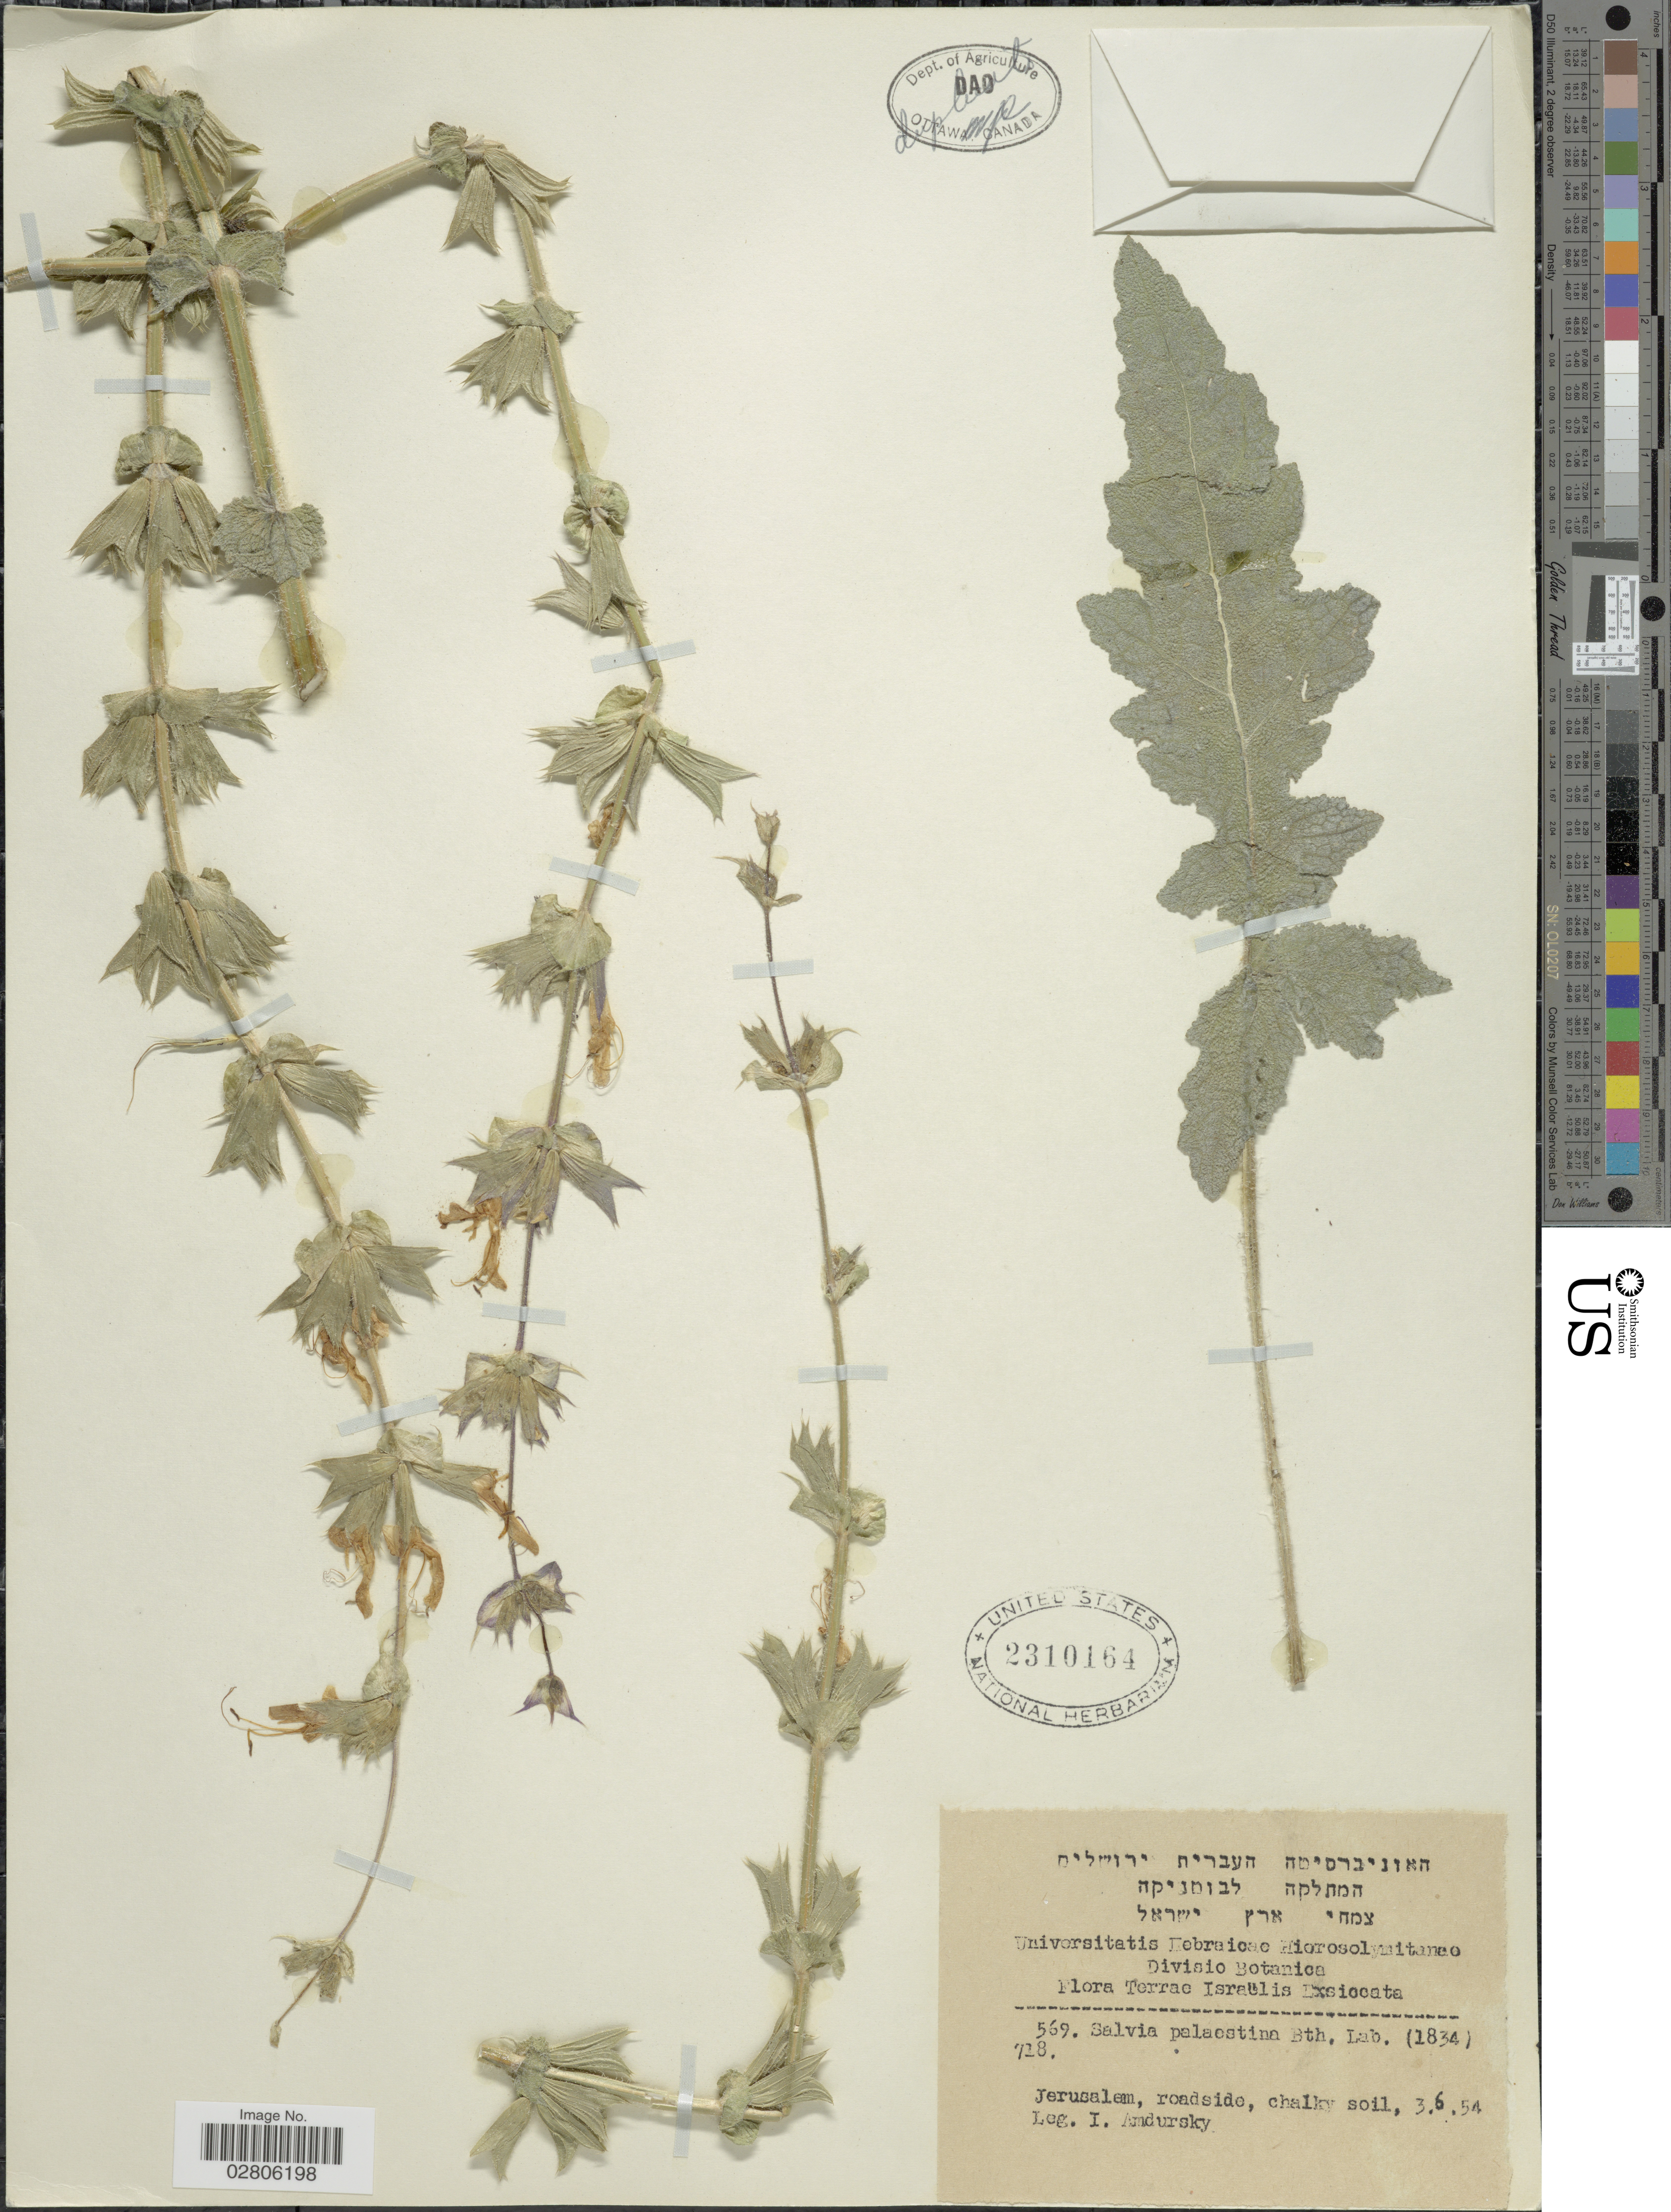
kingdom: Plantae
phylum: Tracheophyta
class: Magnoliopsida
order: Lamiales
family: Lamiaceae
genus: Salvia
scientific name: Salvia palaestina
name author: Benth.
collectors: I. Amdursky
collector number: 569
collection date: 1954-06-03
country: Israel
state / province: Jerusalem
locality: Terrae Israëlis, Jerusalem, roadside.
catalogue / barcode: US 2310164